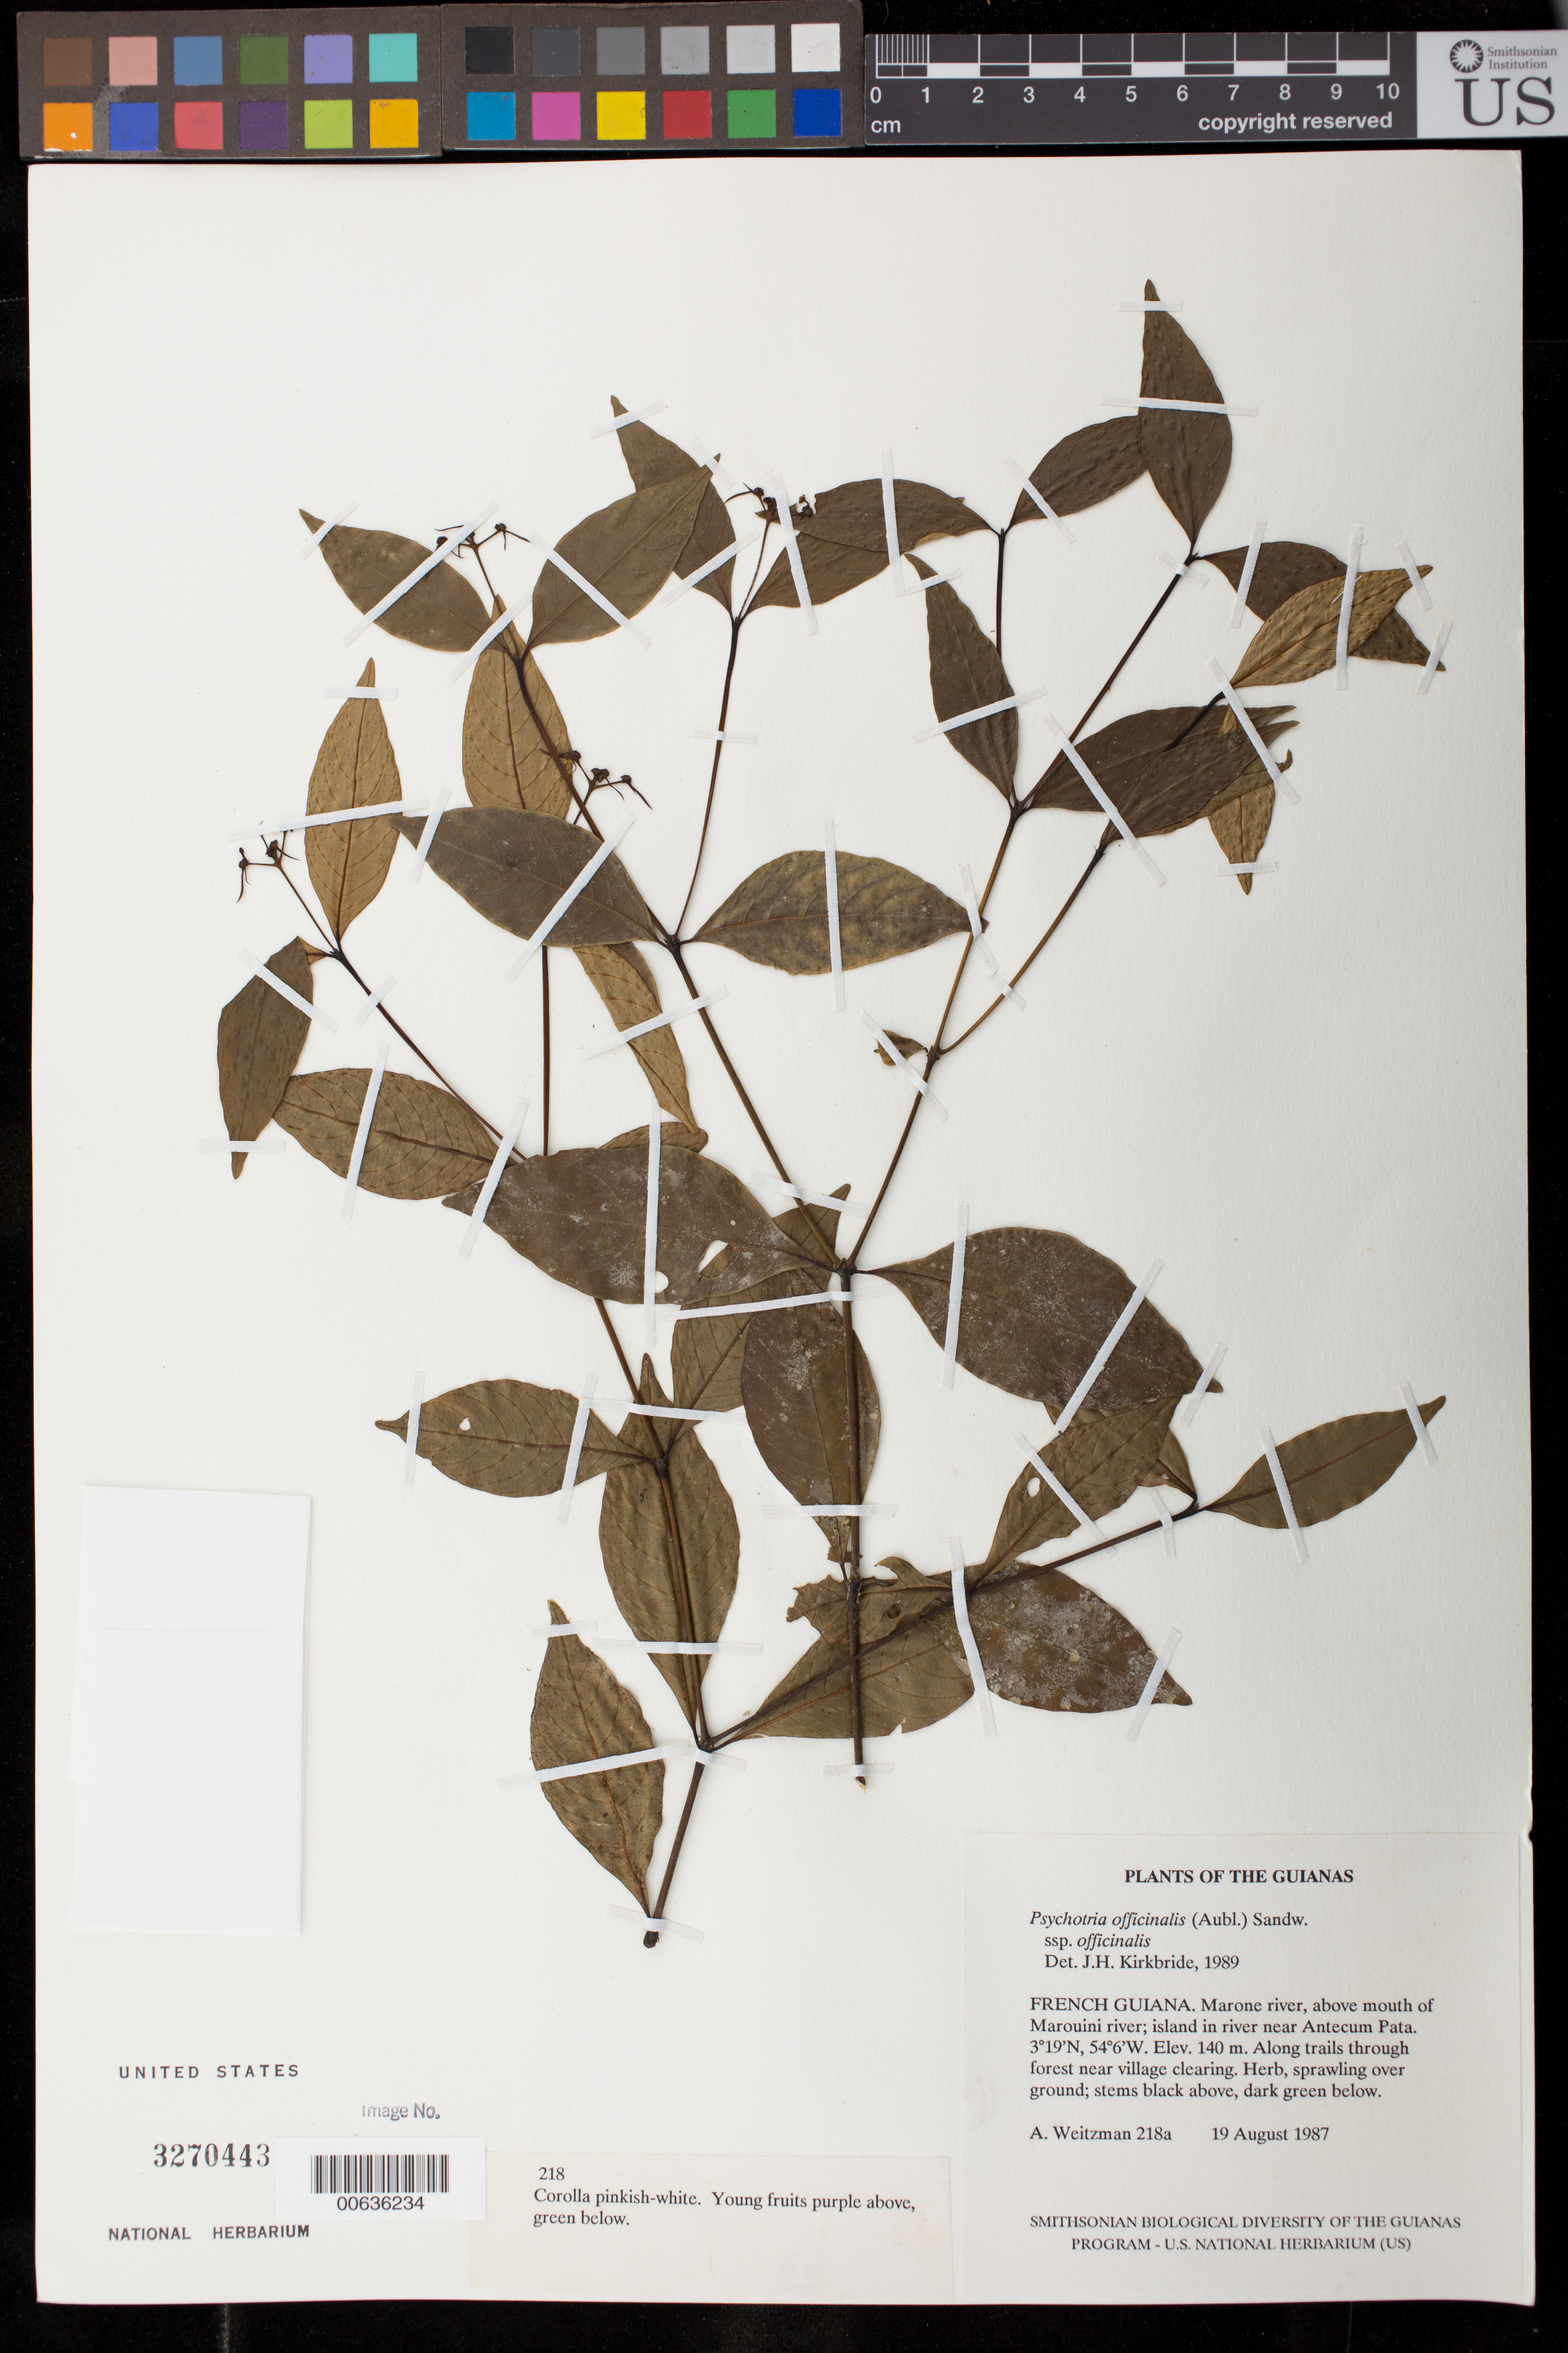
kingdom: Plantae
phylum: Tracheophyta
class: Magnoliopsida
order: Gentianales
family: Rubiaceae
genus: Palicourea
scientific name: Palicourea tenerior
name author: (Cham.) Delprete & J.H. Kirkbr.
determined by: Kirkbride, J. H., Jr.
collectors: A. L. Weitzman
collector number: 218 a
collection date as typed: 19 August 1987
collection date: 1987-08-19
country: French Guiana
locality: Maroni river, above mouth of Marouini river; island in river near Antecum Pata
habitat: Along trails through forest near village clearing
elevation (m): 140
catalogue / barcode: US 3270443